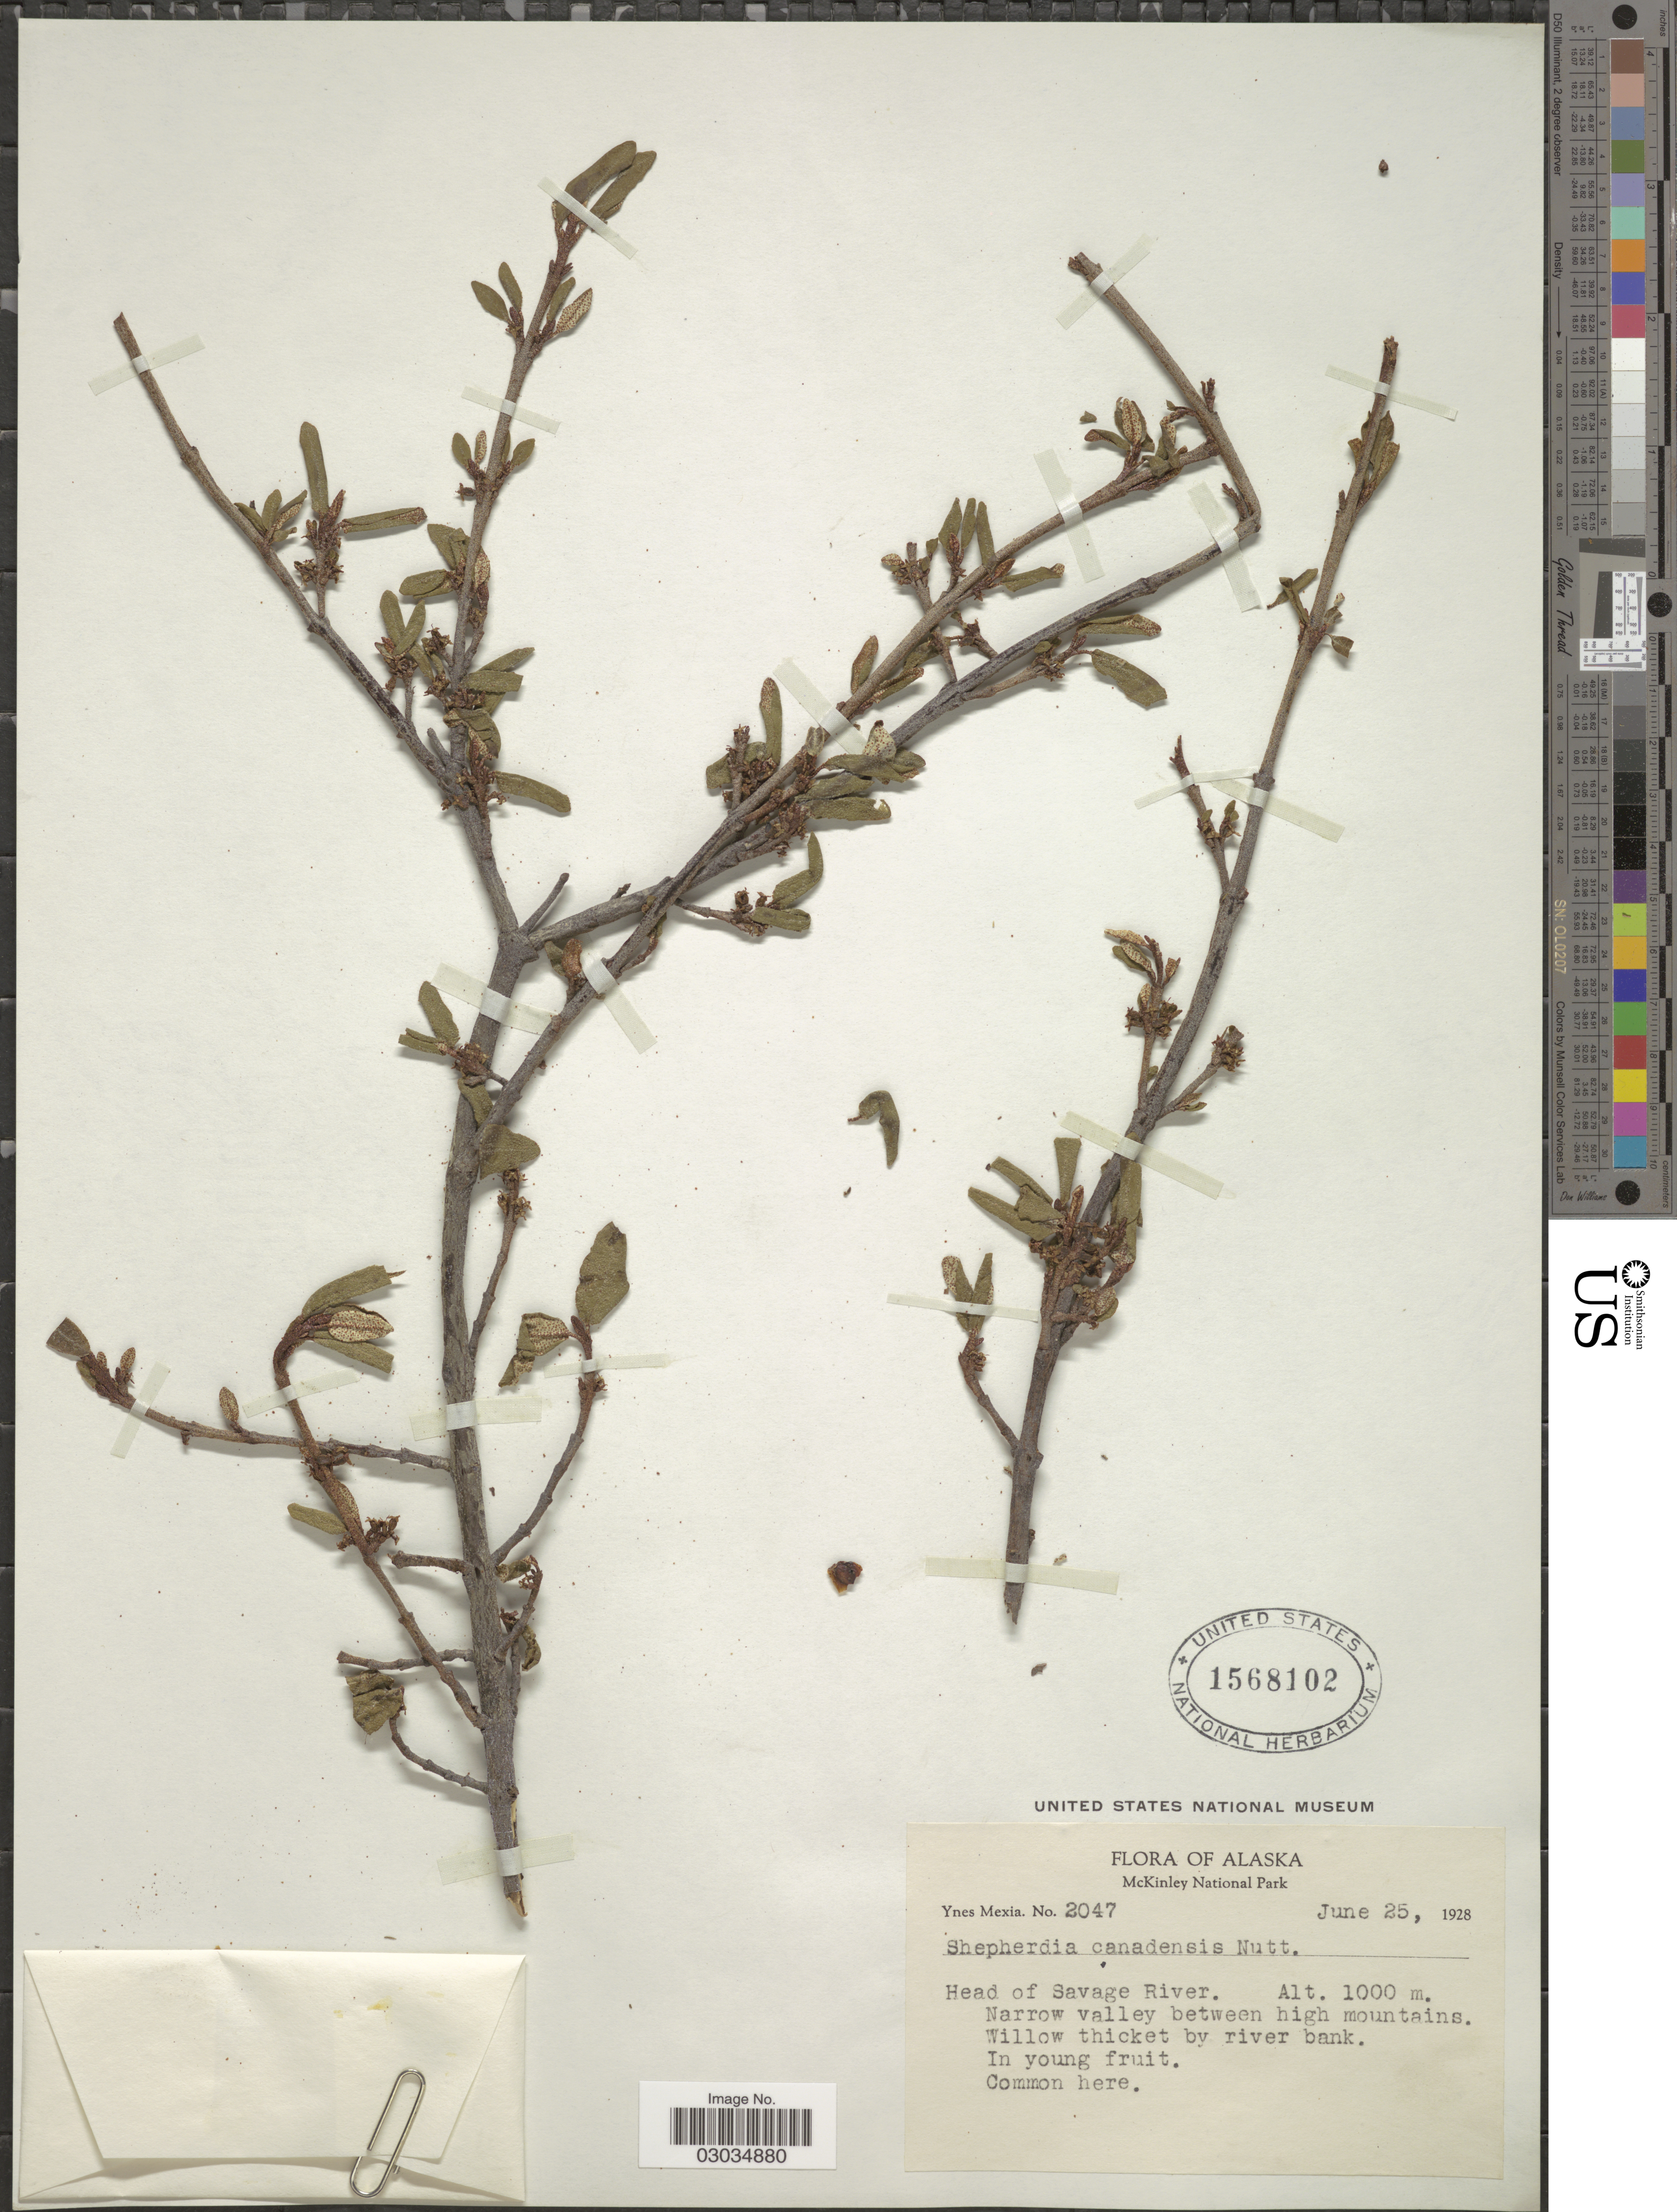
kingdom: Plantae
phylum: Tracheophyta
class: Magnoliopsida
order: Rosales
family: Elaeagnaceae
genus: Shepherdia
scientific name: Shepherdia canadensis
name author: (L.) Nutt.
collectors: Y. Mexia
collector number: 2047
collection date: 1928-06-25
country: United States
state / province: Alaska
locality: McKinley National Park, Head of Savage River. Narrow valley between high mountains.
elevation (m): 1000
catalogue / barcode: US 1568102